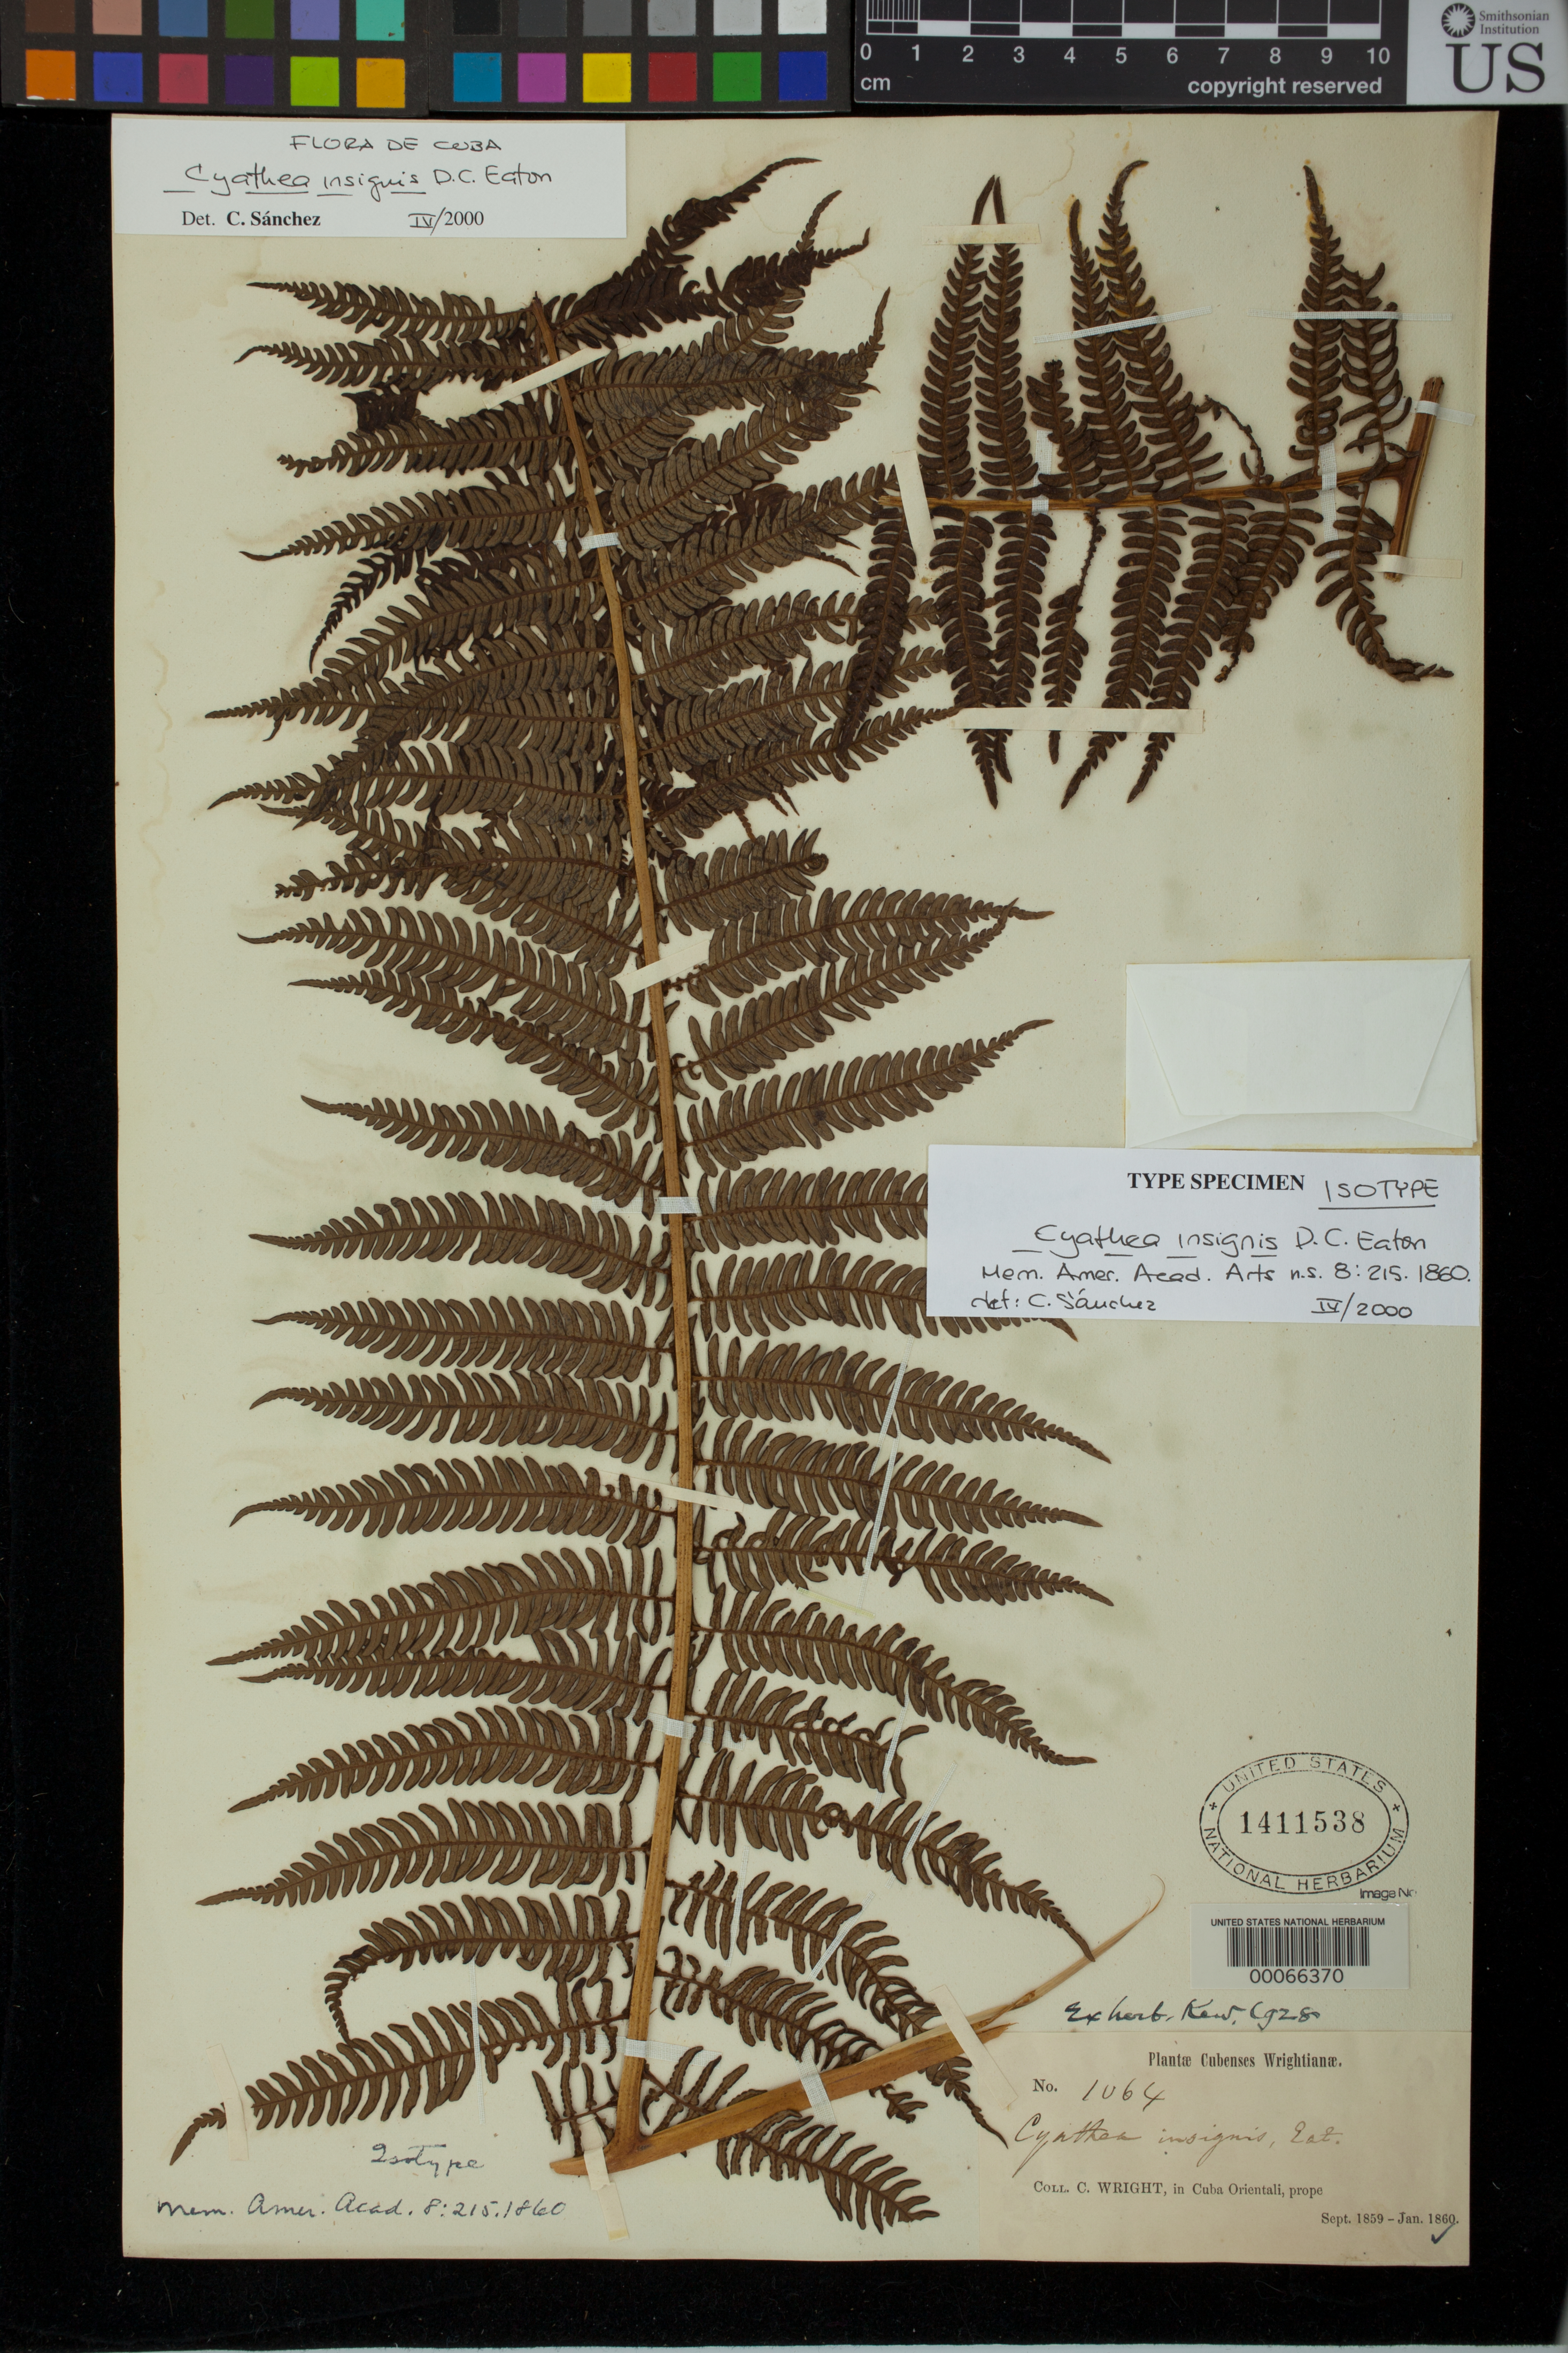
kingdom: Plantae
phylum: Tracheophyta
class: Polypodiopsida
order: Cyatheales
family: Cyatheaceae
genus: Cyathea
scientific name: Cyathea insignis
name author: D.C. Eaton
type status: Isotype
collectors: C. Wright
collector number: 1064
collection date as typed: Sep 1859 to -- Jan 1860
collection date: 1859-09/1860-01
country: Cuba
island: Greater Antilles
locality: In Cuba Orientali.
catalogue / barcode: US 1411538